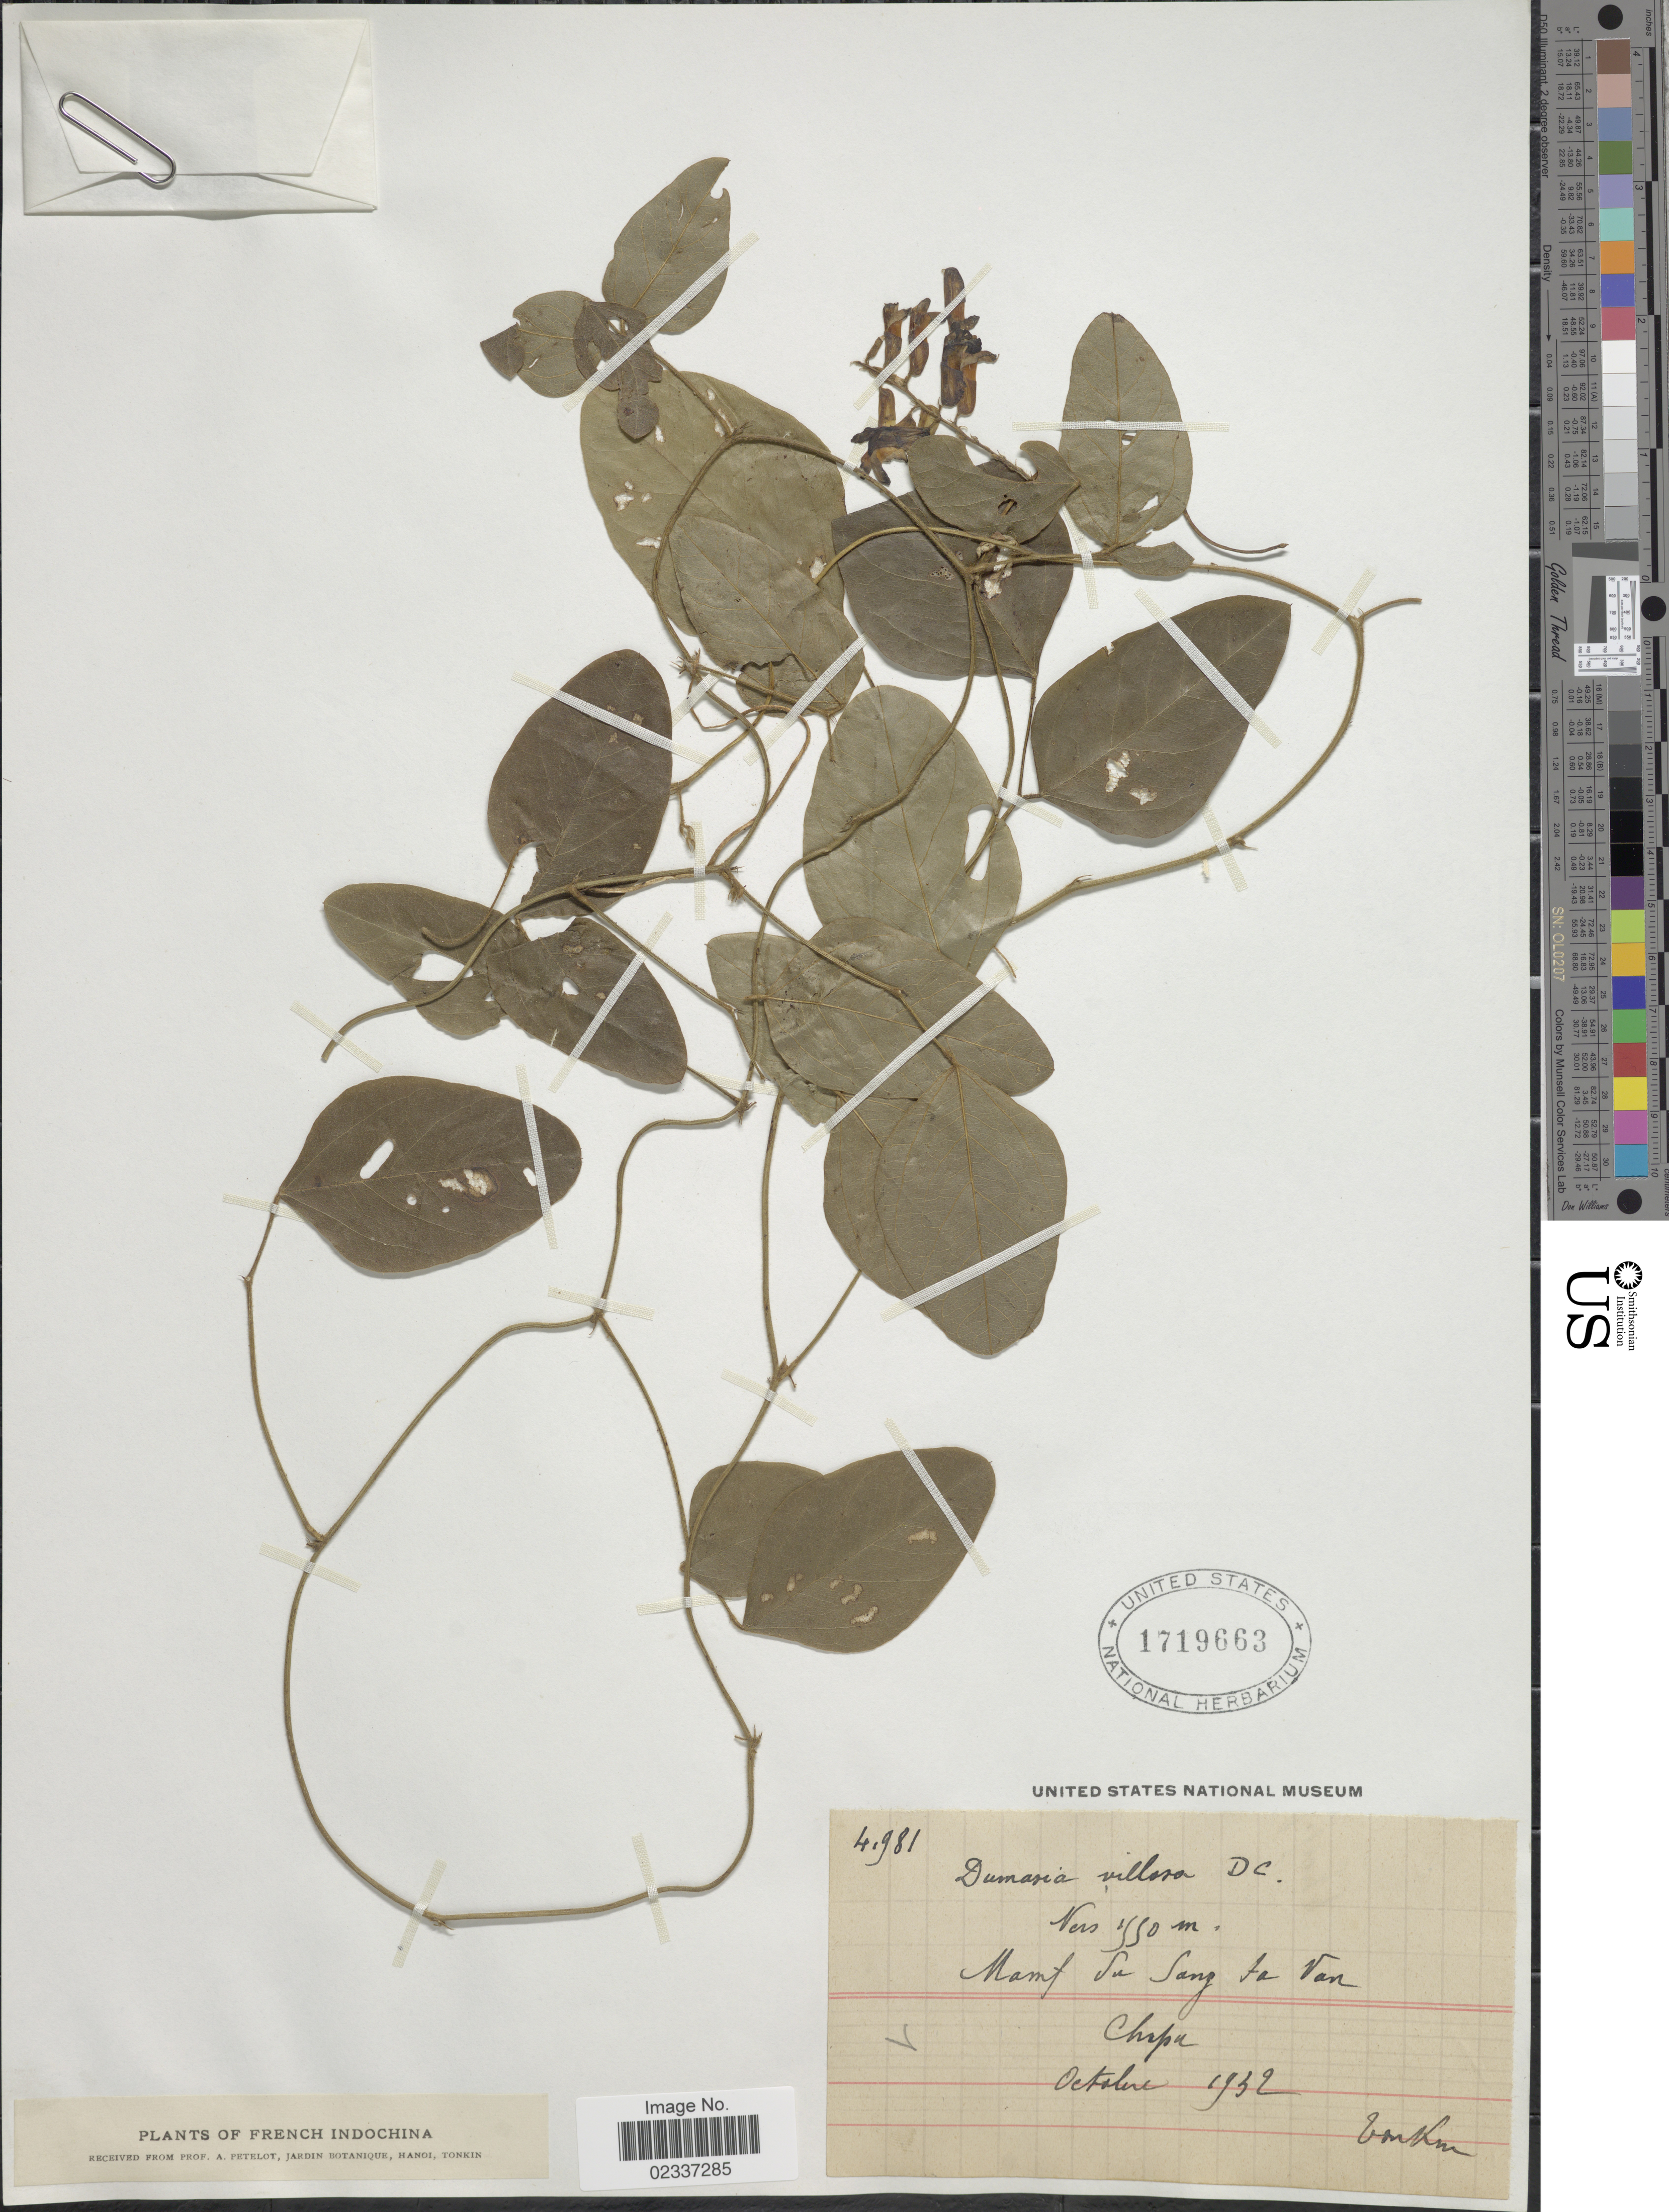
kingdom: Plantae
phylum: Tracheophyta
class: Magnoliopsida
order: Fabales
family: Fabaceae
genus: Dumasia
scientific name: Dumasia villosa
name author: DC.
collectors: A. Petelot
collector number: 4981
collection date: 1932-10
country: Vietnam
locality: Tonkin. Mont du Sang Fa Van, Chapa [interpreted]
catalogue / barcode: US 1719663